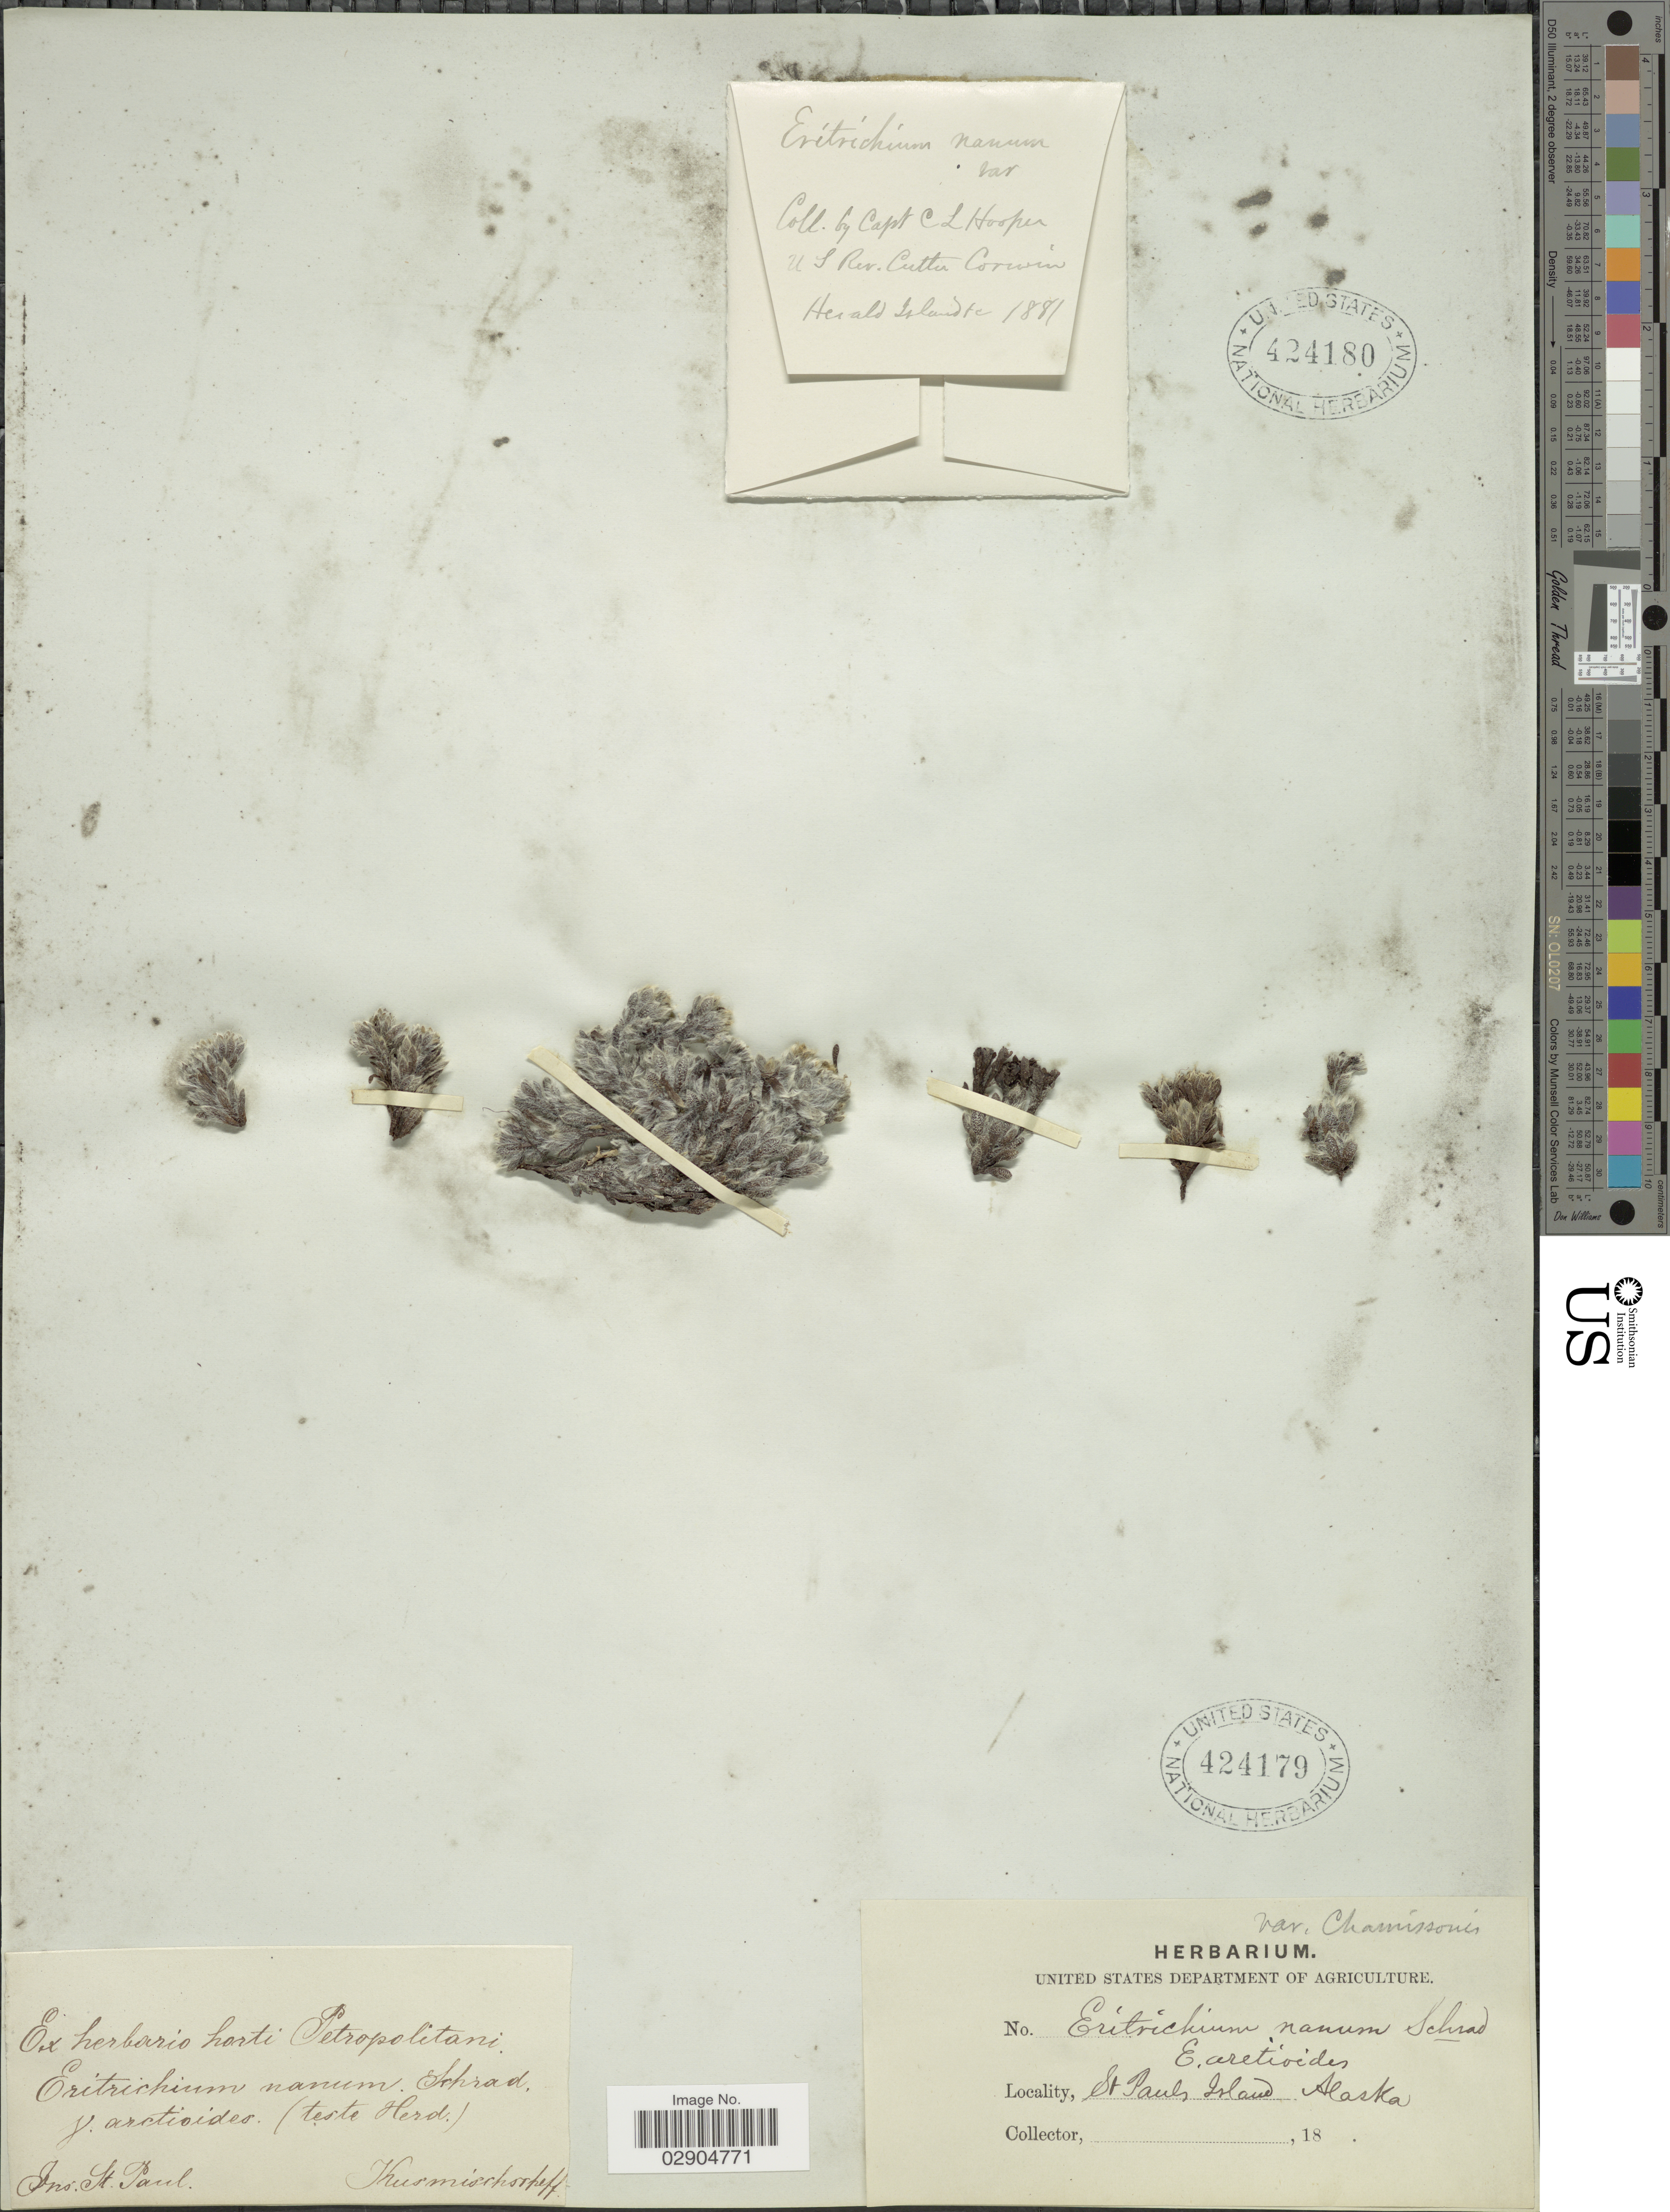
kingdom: Plantae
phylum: Tracheophyta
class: Magnoliopsida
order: Boraginales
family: Boraginaceae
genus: Eritrichium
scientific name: Eritrichium aretioides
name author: (Cham.) DC.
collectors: Kusmischorheff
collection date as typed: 18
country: United States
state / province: Alaska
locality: St. Paul Island.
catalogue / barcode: US 424179